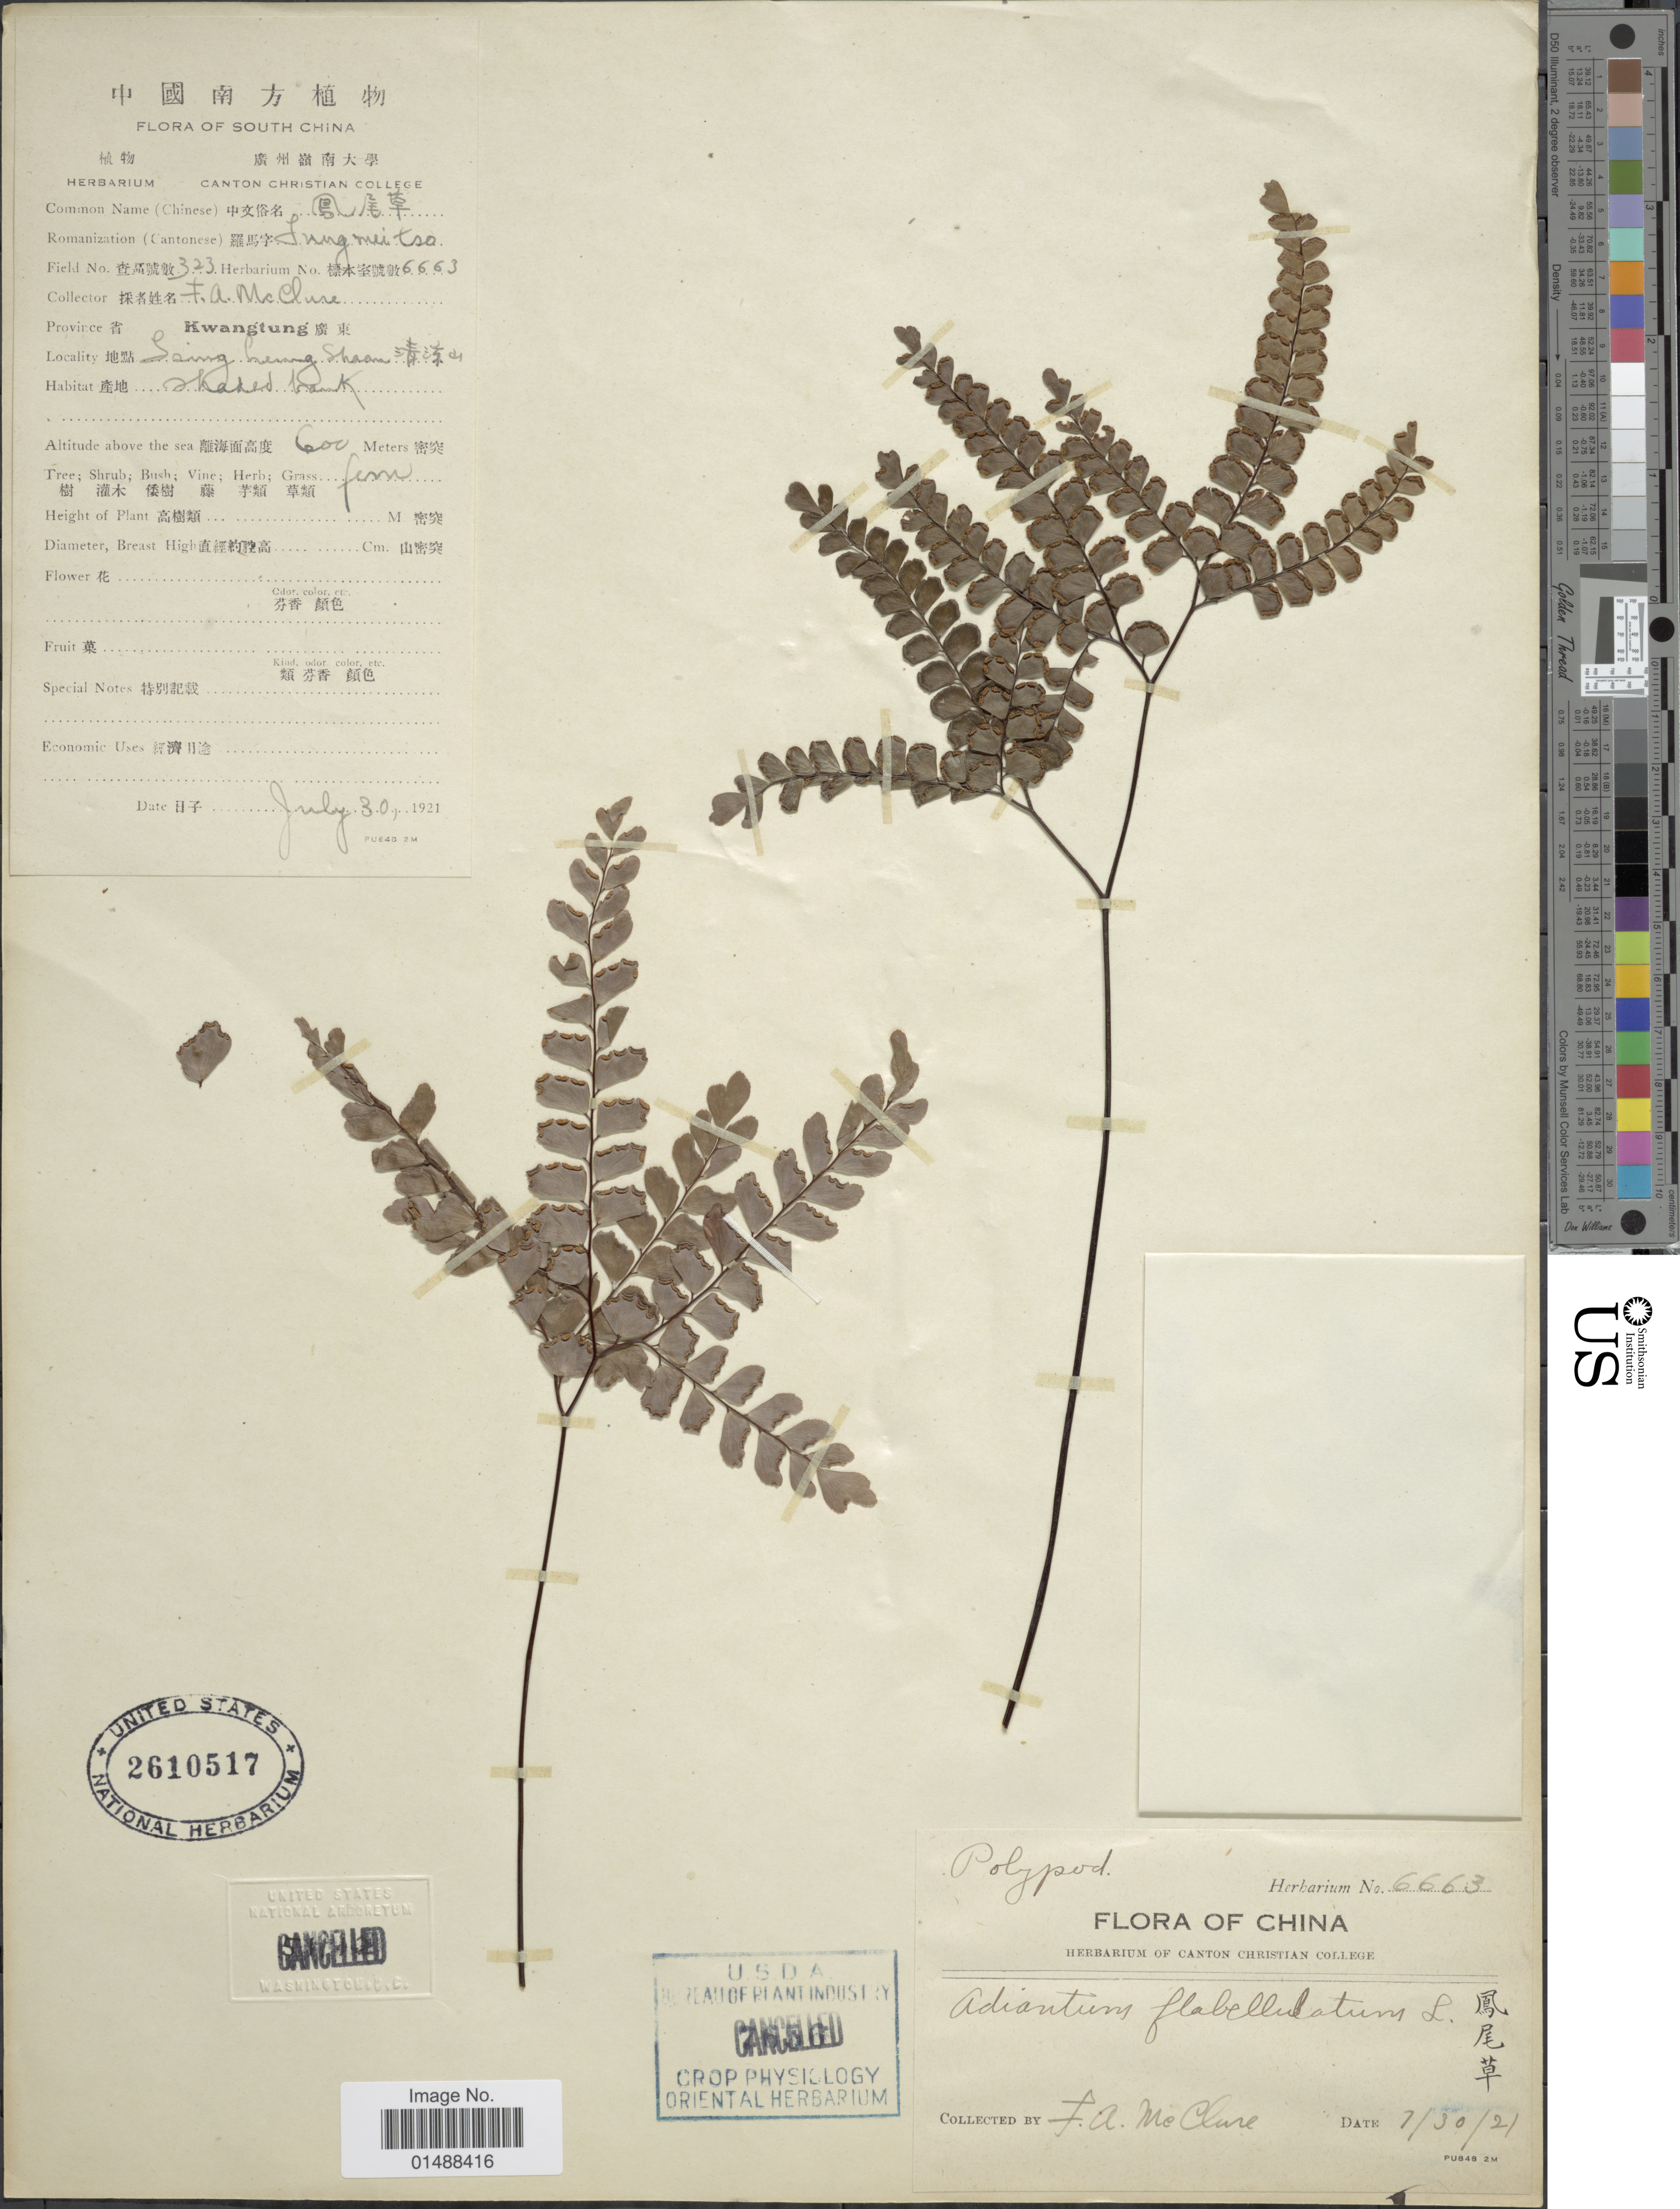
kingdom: Plantae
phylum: Tracheophyta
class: Polypodiopsida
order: Polypodiales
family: Pteridaceae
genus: Adiantum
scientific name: Adiantum flabellulatum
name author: L.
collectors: F. A. McClure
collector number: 323/6663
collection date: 1921-07-30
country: China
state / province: Guangdong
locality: Kwangtung X, South China, Tsing Leng Shaan X.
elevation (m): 600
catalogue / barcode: US 2610517